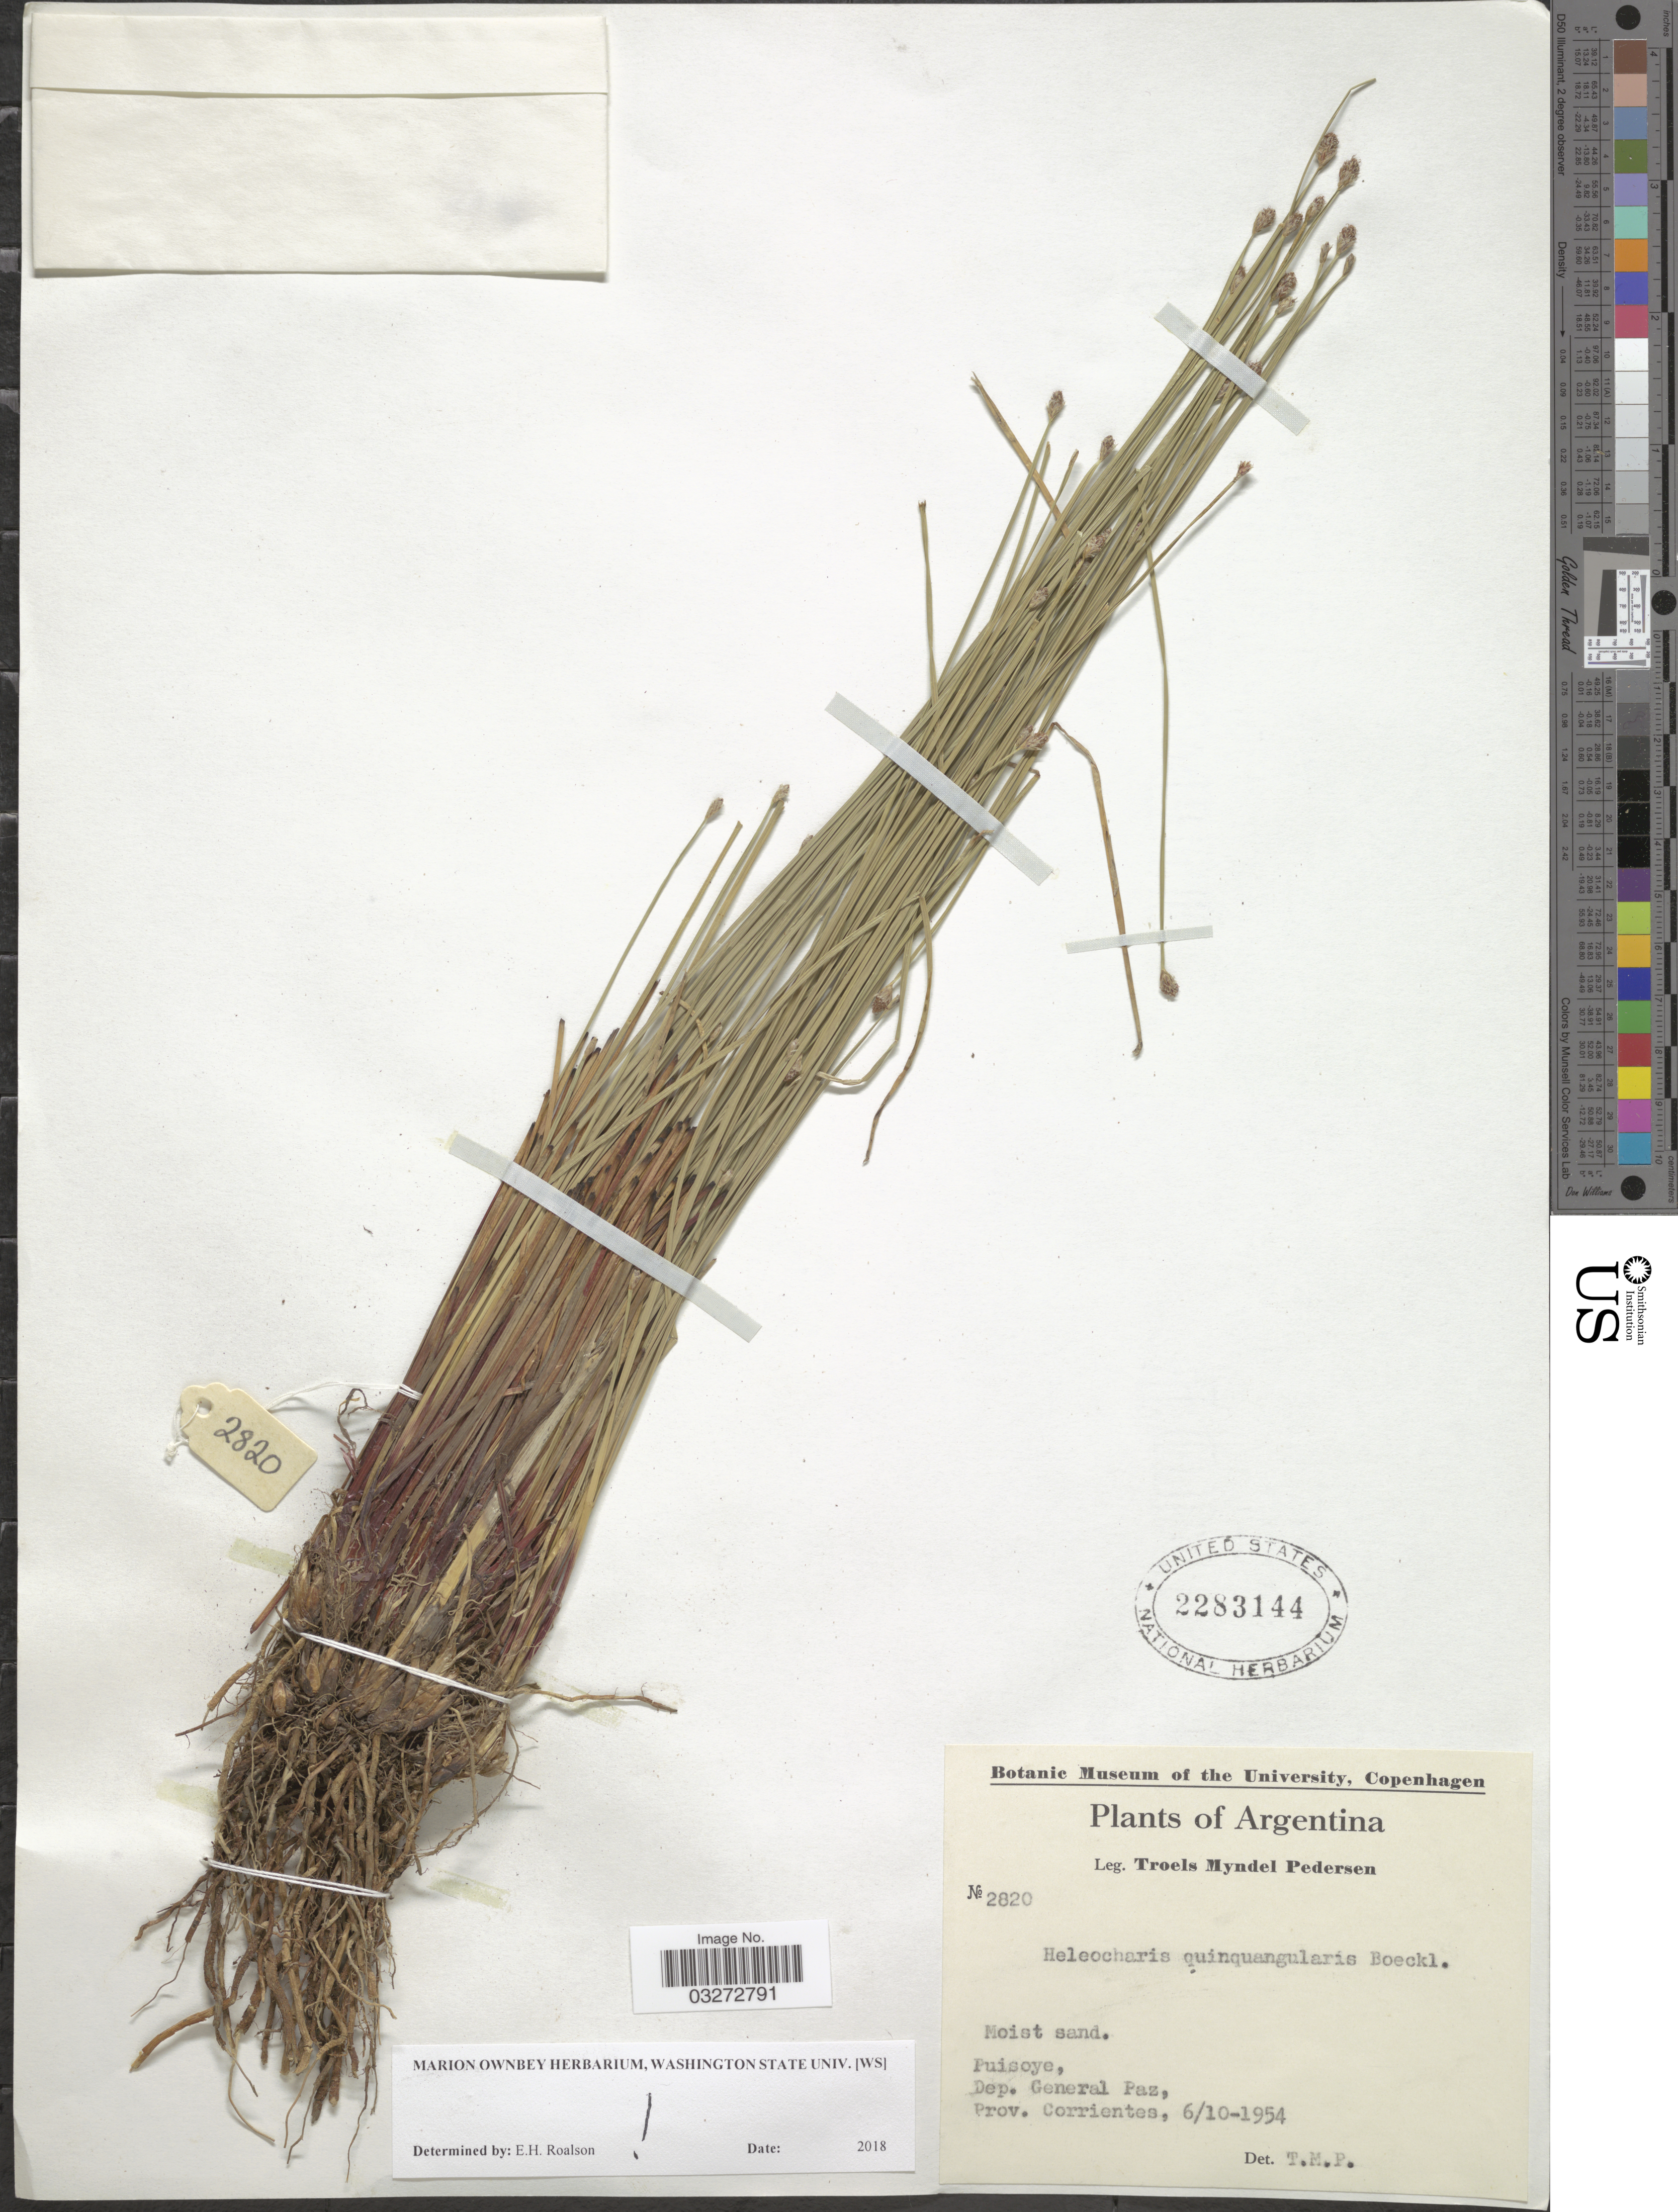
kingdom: Plantae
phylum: Tracheophyta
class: Liliopsida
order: Poales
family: Cyperaceae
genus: Eleocharis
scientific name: Eleocharis quinquangularis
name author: Boeckeler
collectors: T. Pederson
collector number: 2820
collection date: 1954-10-06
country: Argentina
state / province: Corrientes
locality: Puisoye, Dep. General Paz.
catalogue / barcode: US 2283144